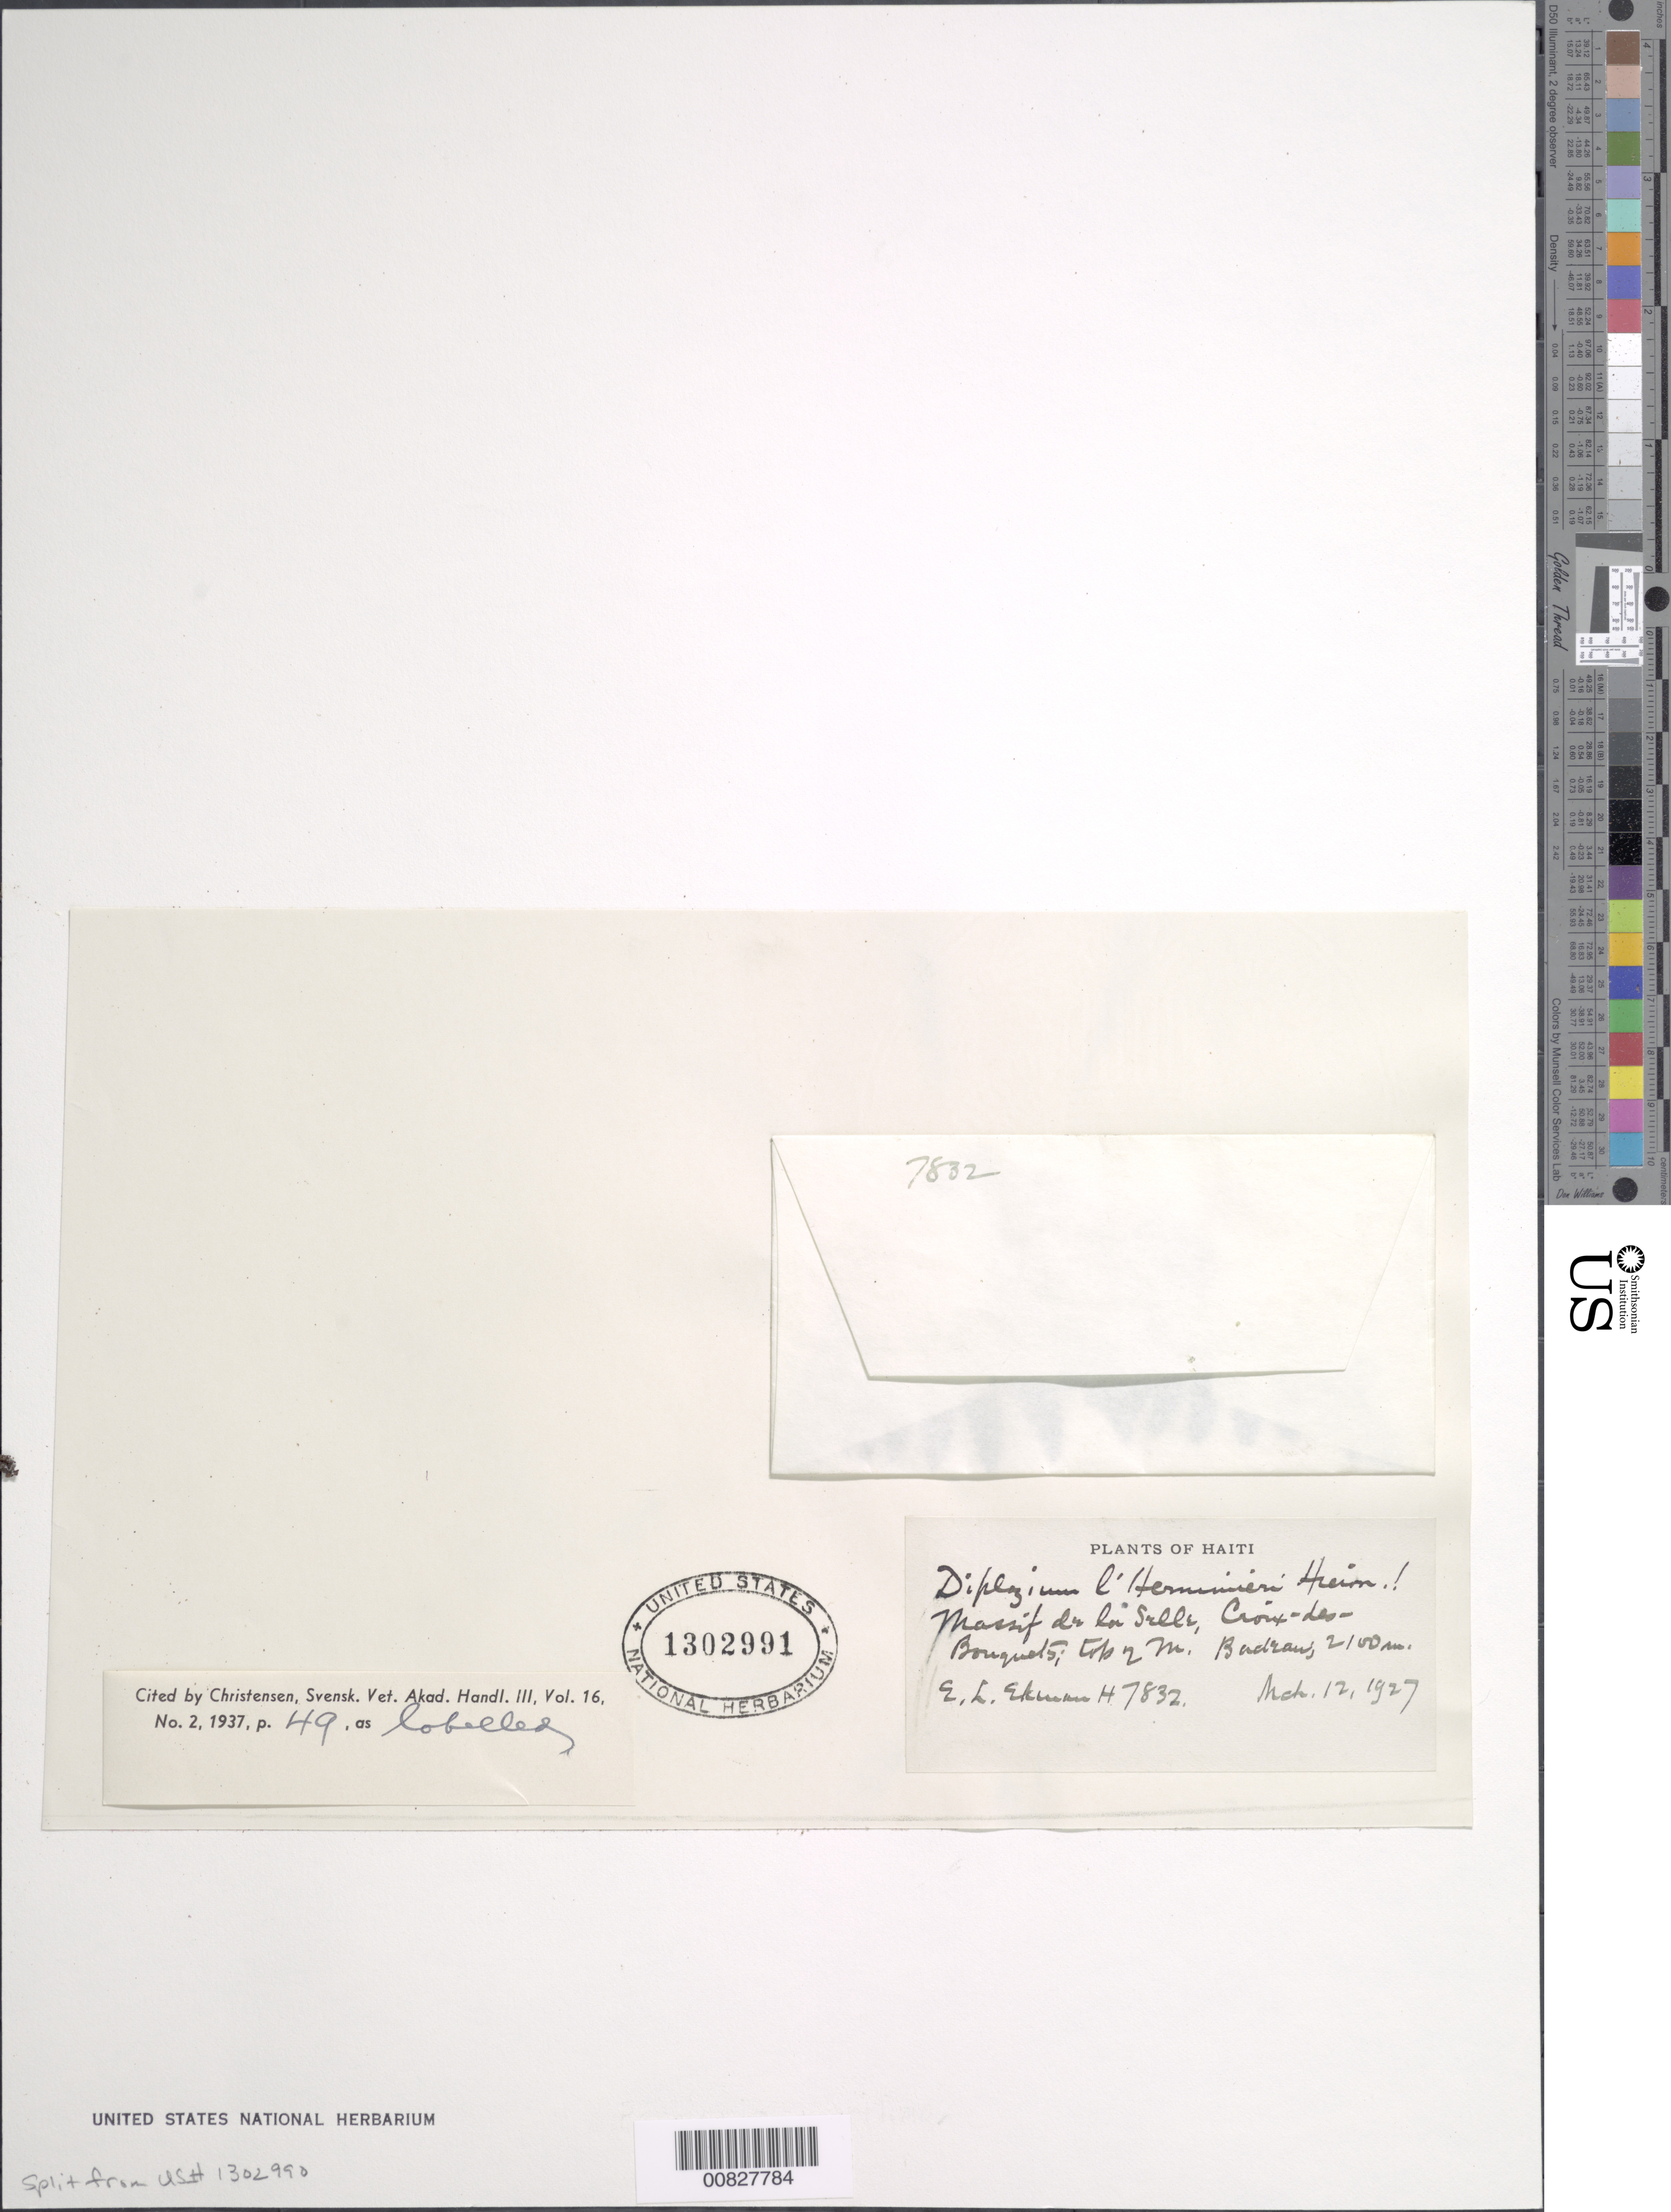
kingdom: Plantae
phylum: Tracheophyta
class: Polypodiopsida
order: Polypodiales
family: Athyriaceae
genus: Diplazium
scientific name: Diplazium lherminieri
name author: Fée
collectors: E. L. Ekman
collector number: H 7832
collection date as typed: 12 Mar 1927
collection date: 1927-03-12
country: Haiti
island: Hispaniola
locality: Massif de la Selle, Croix des Bouquets, morne Badeau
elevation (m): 2100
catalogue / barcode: US 1302991